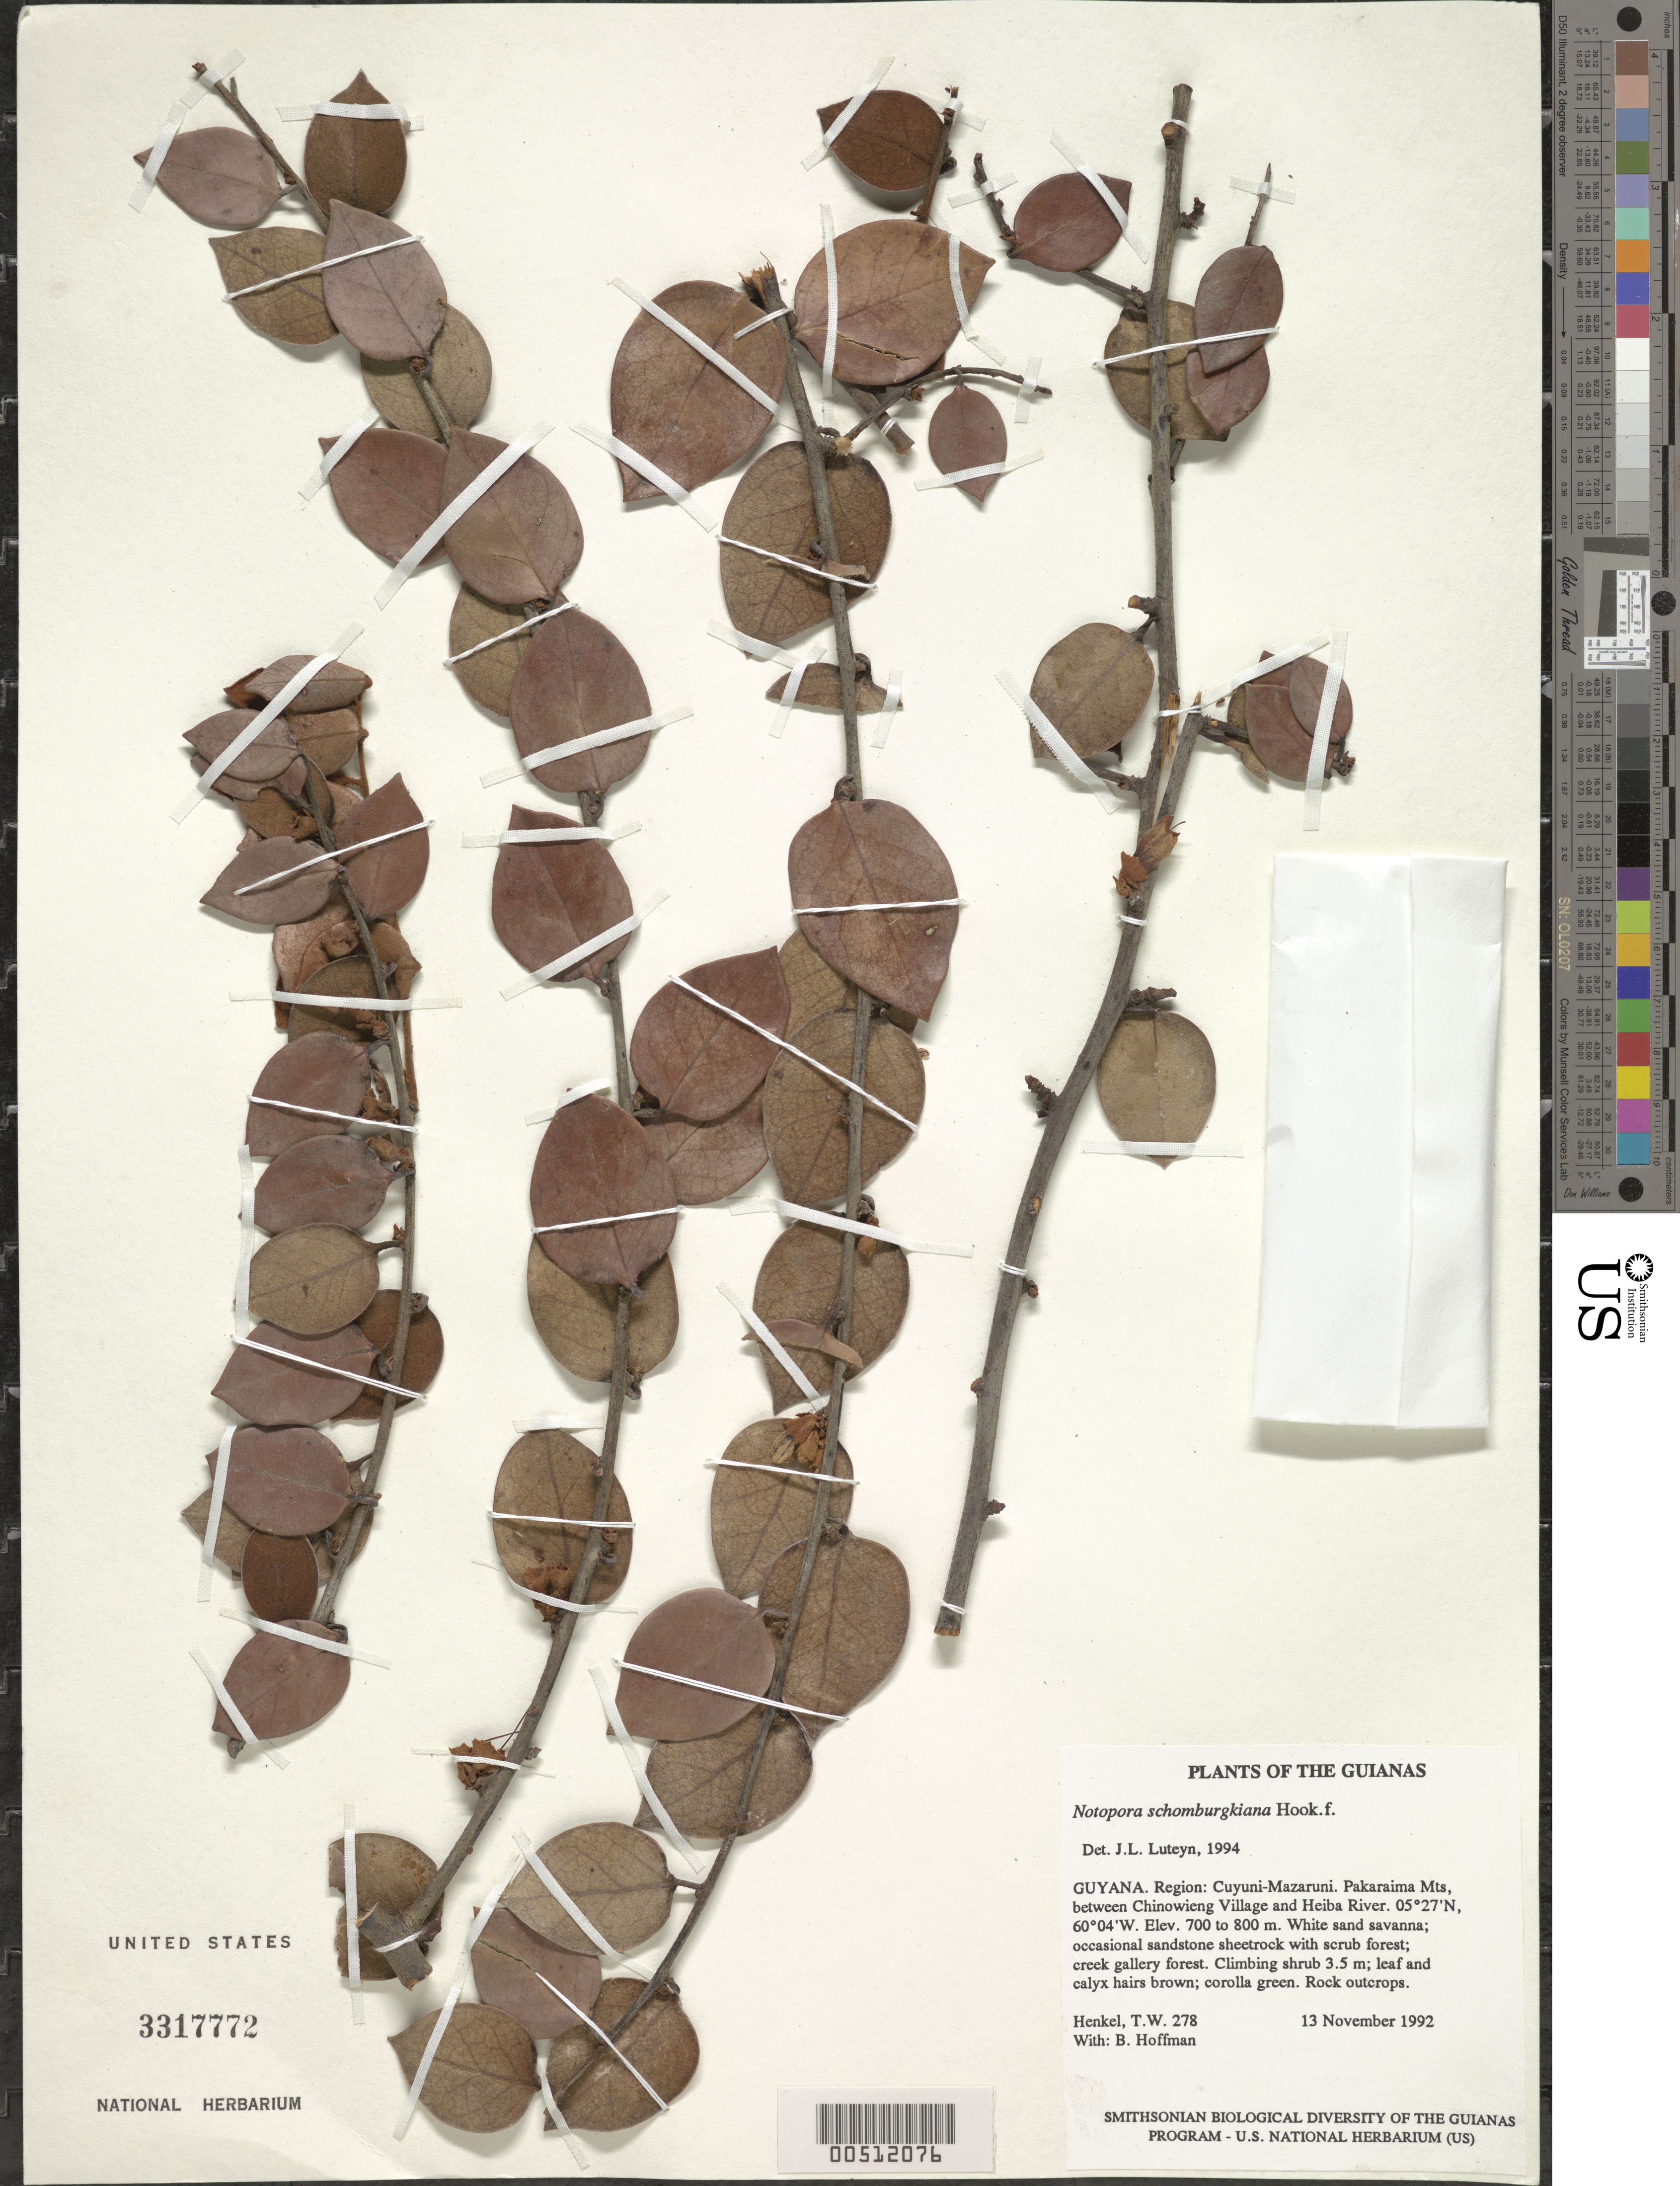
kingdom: Plantae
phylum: Tracheophyta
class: Magnoliopsida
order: Ericales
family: Ericaceae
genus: Notopora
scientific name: Notopora schomburgkii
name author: Hook. f.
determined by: Luteyn, J. L.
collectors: T. Henkel & B. Hoffman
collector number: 278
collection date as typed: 13 November 1992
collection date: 1992-11-13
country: Guyana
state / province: Cuyuni-Mazaruni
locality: Pakaraima Mts, between Chinowieng Village and Heiba River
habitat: White sand savanna; occasional sandstone sheetrock with scrub forest; creek gallery forest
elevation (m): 700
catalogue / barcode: US 3317772